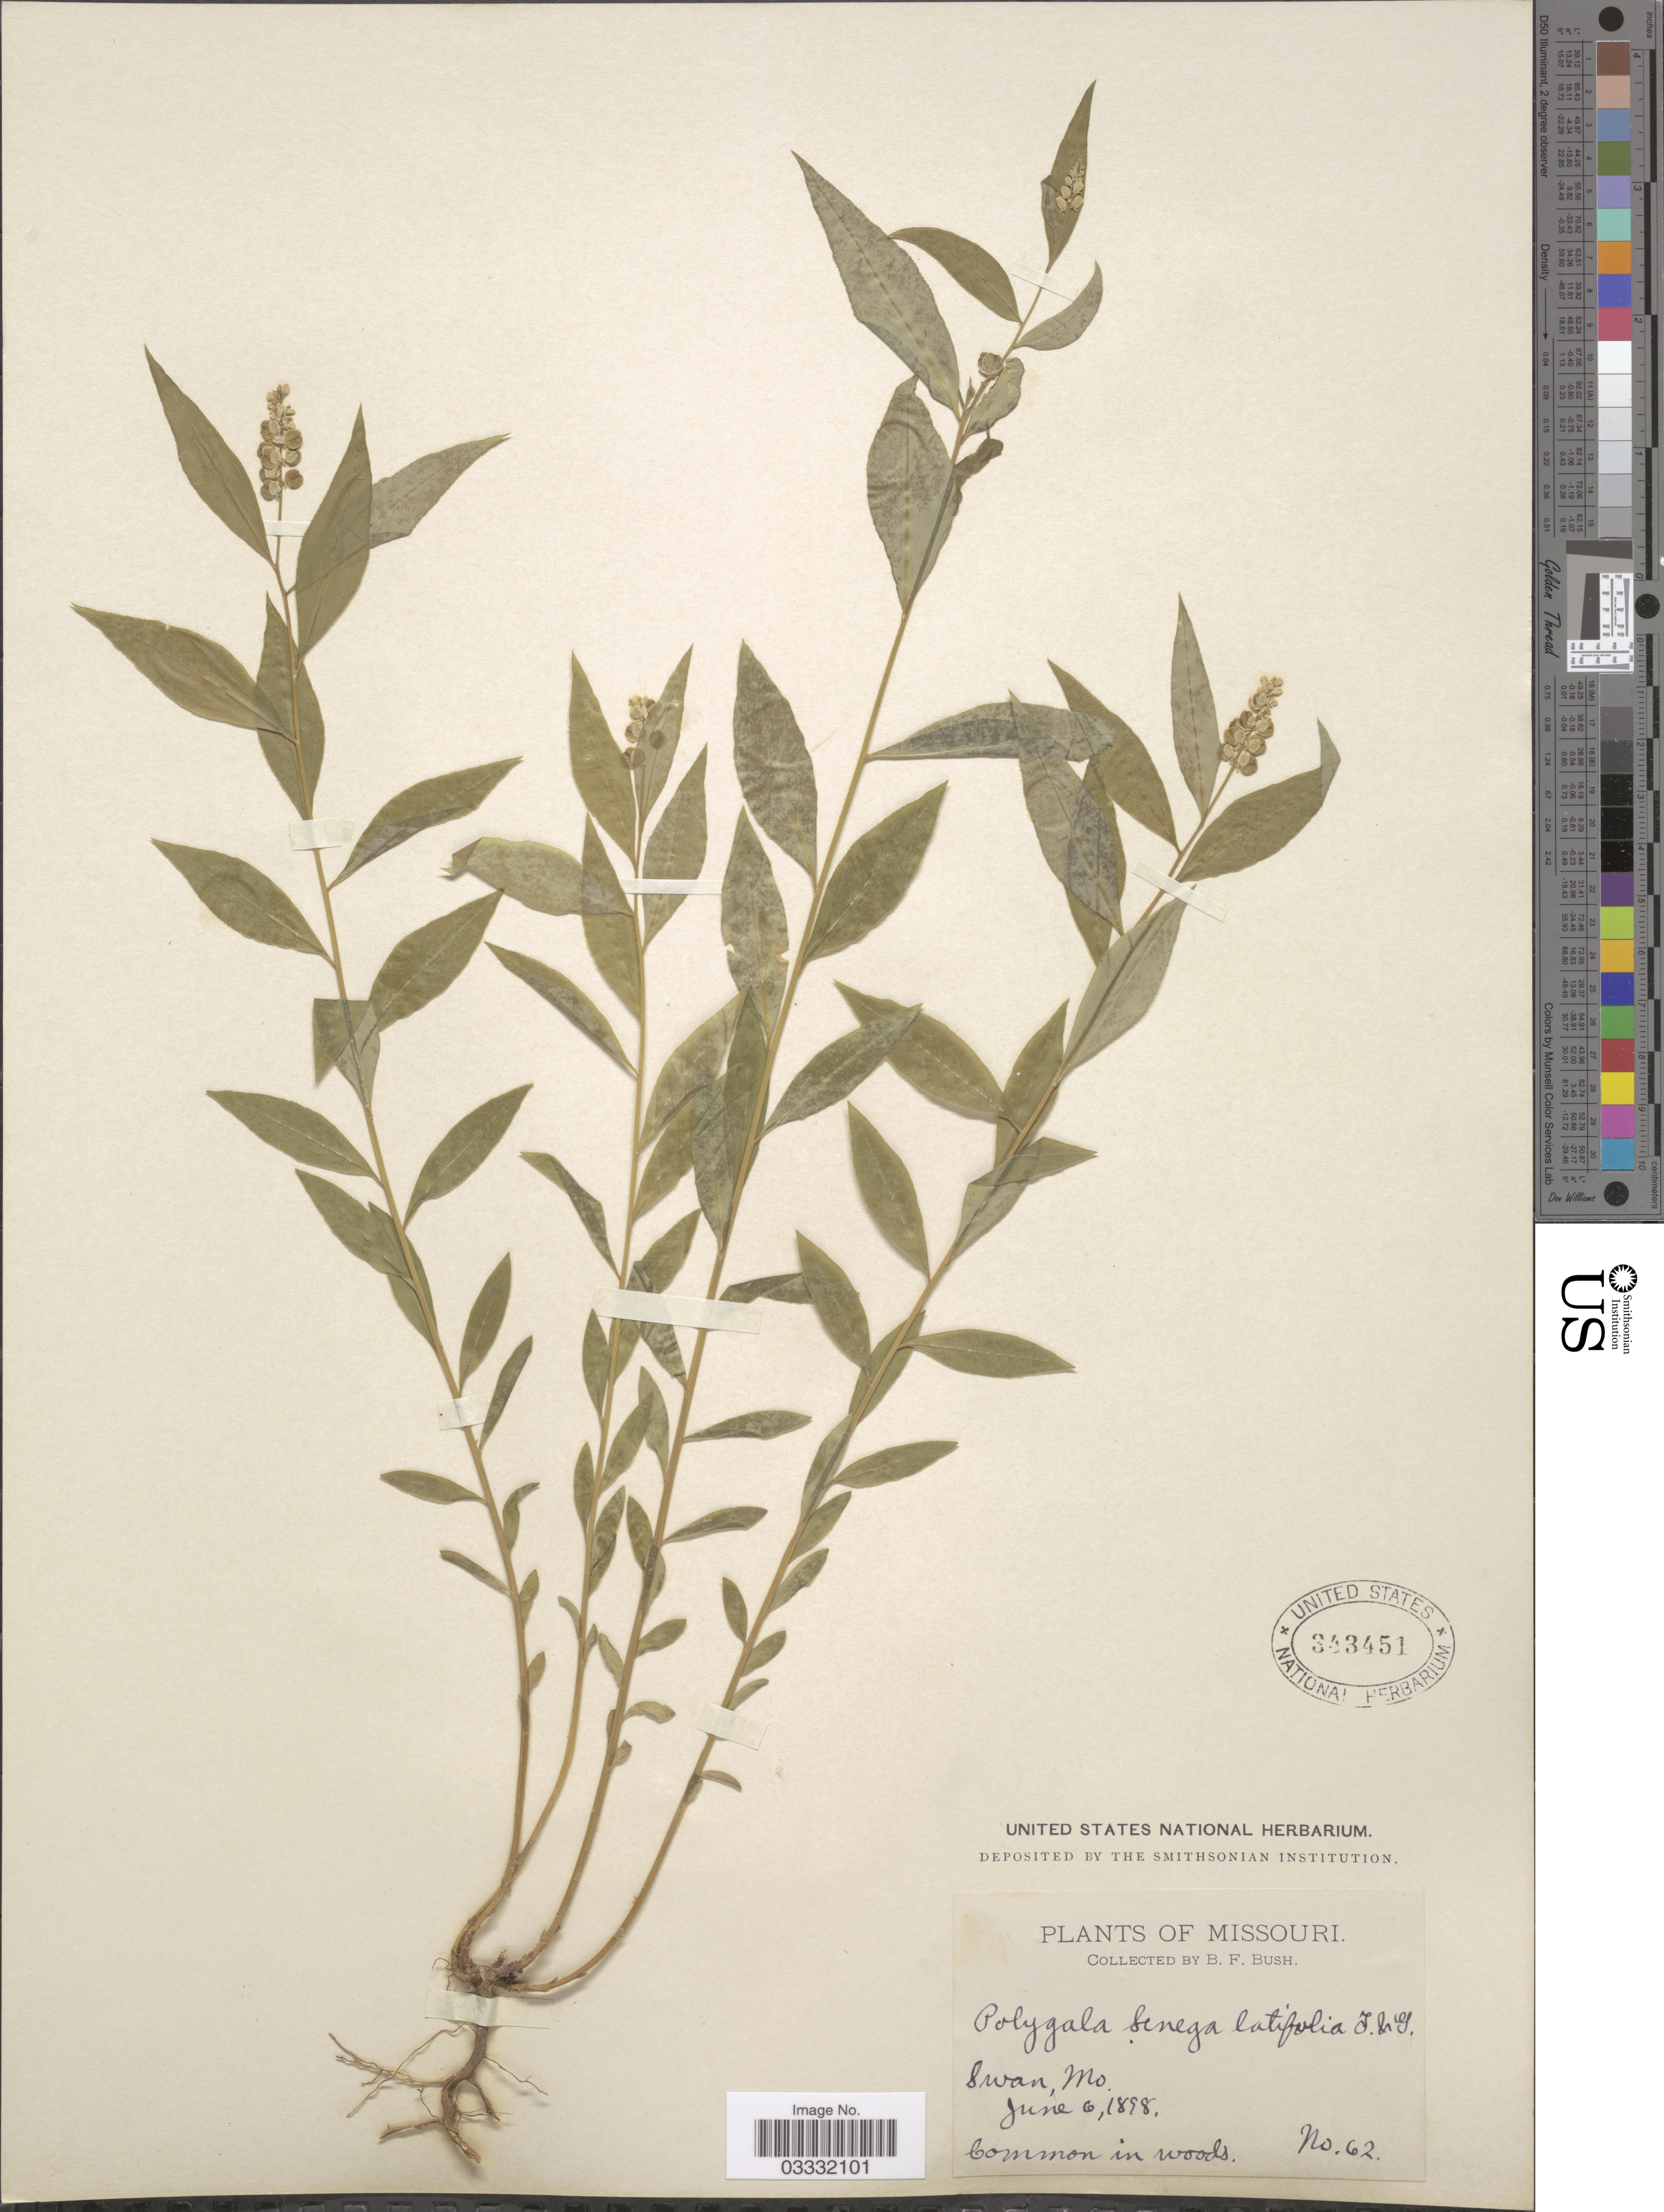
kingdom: Plantae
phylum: Tracheophyta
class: Magnoliopsida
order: Fabales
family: Polygalaceae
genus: Polygala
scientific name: Polygala senega var. latifolia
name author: Torr. & A. Gray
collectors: B. F. Bush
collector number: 62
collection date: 1898-06-06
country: United States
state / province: Missouri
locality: Swan.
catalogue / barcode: US 343451